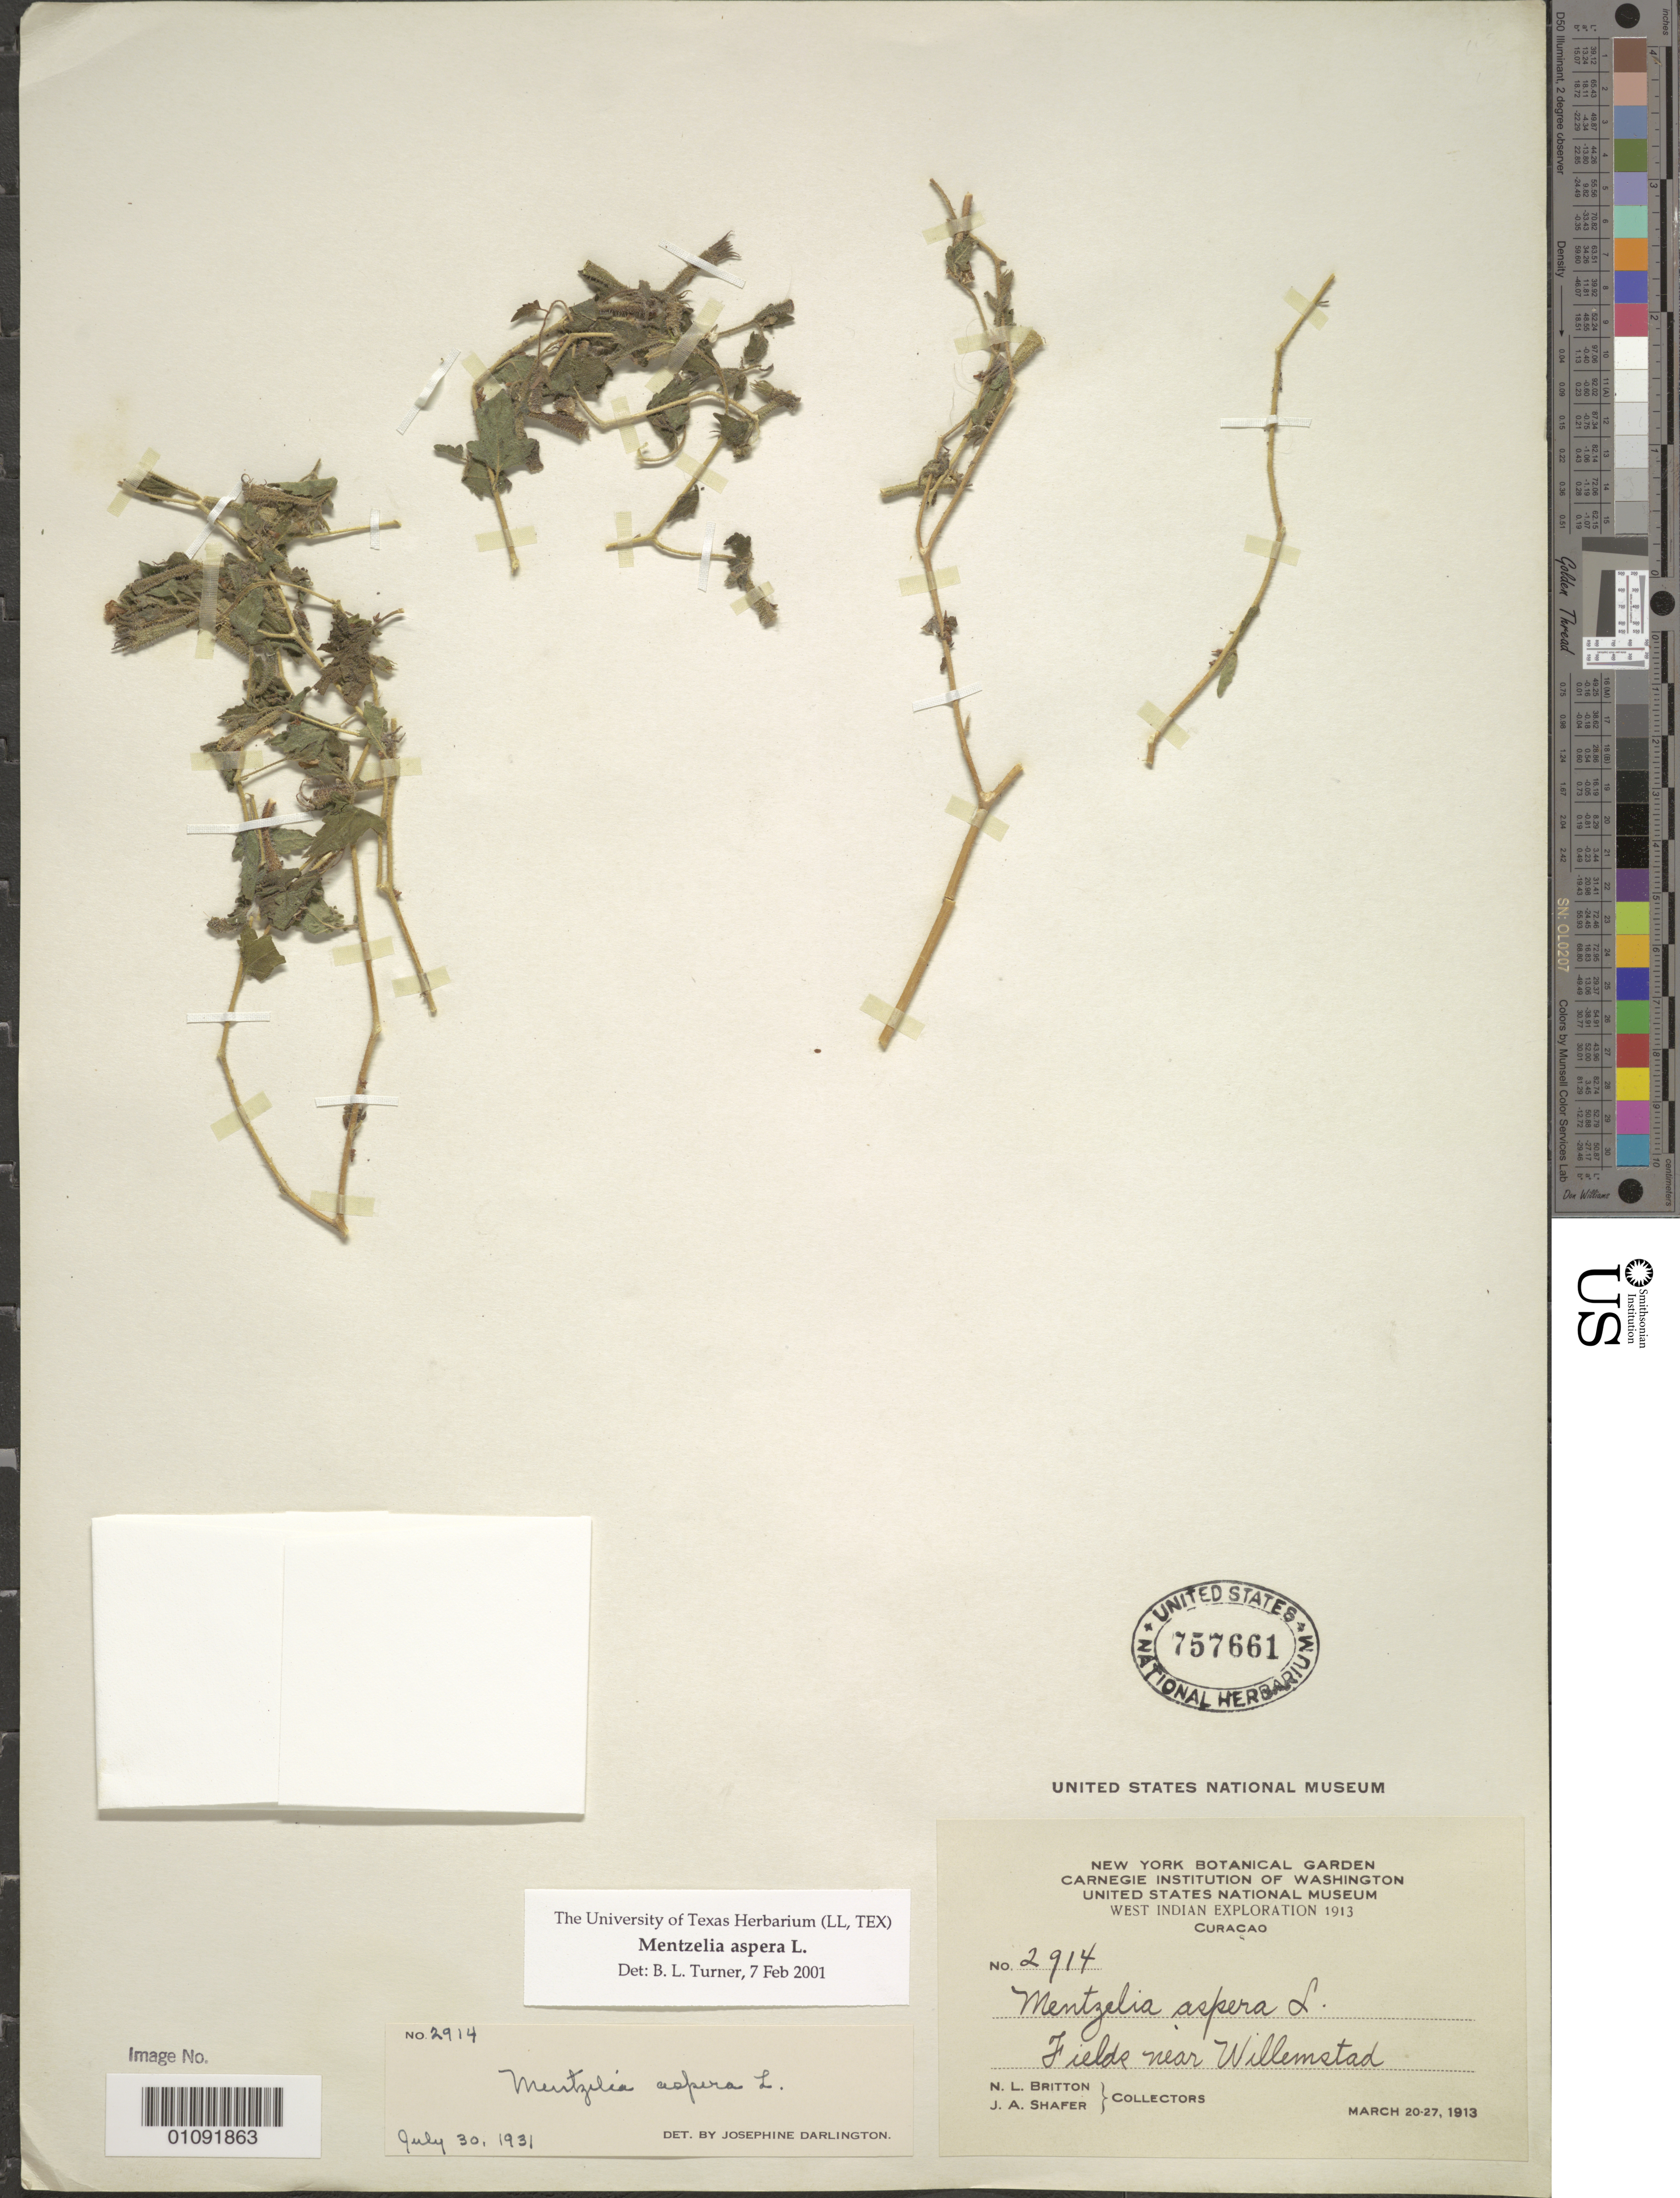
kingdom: Plantae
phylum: Tracheophyta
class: Magnoliopsida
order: Cornales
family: Loasaceae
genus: Mentzelia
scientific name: Mentzelia aspera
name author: L.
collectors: N. Britton & J. A. Shafer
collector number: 2914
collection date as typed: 20 Mar 1913 to 27 Mar 1913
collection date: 1913-03-20/1913-03-27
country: Curaçao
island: Curaçao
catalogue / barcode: US 757661